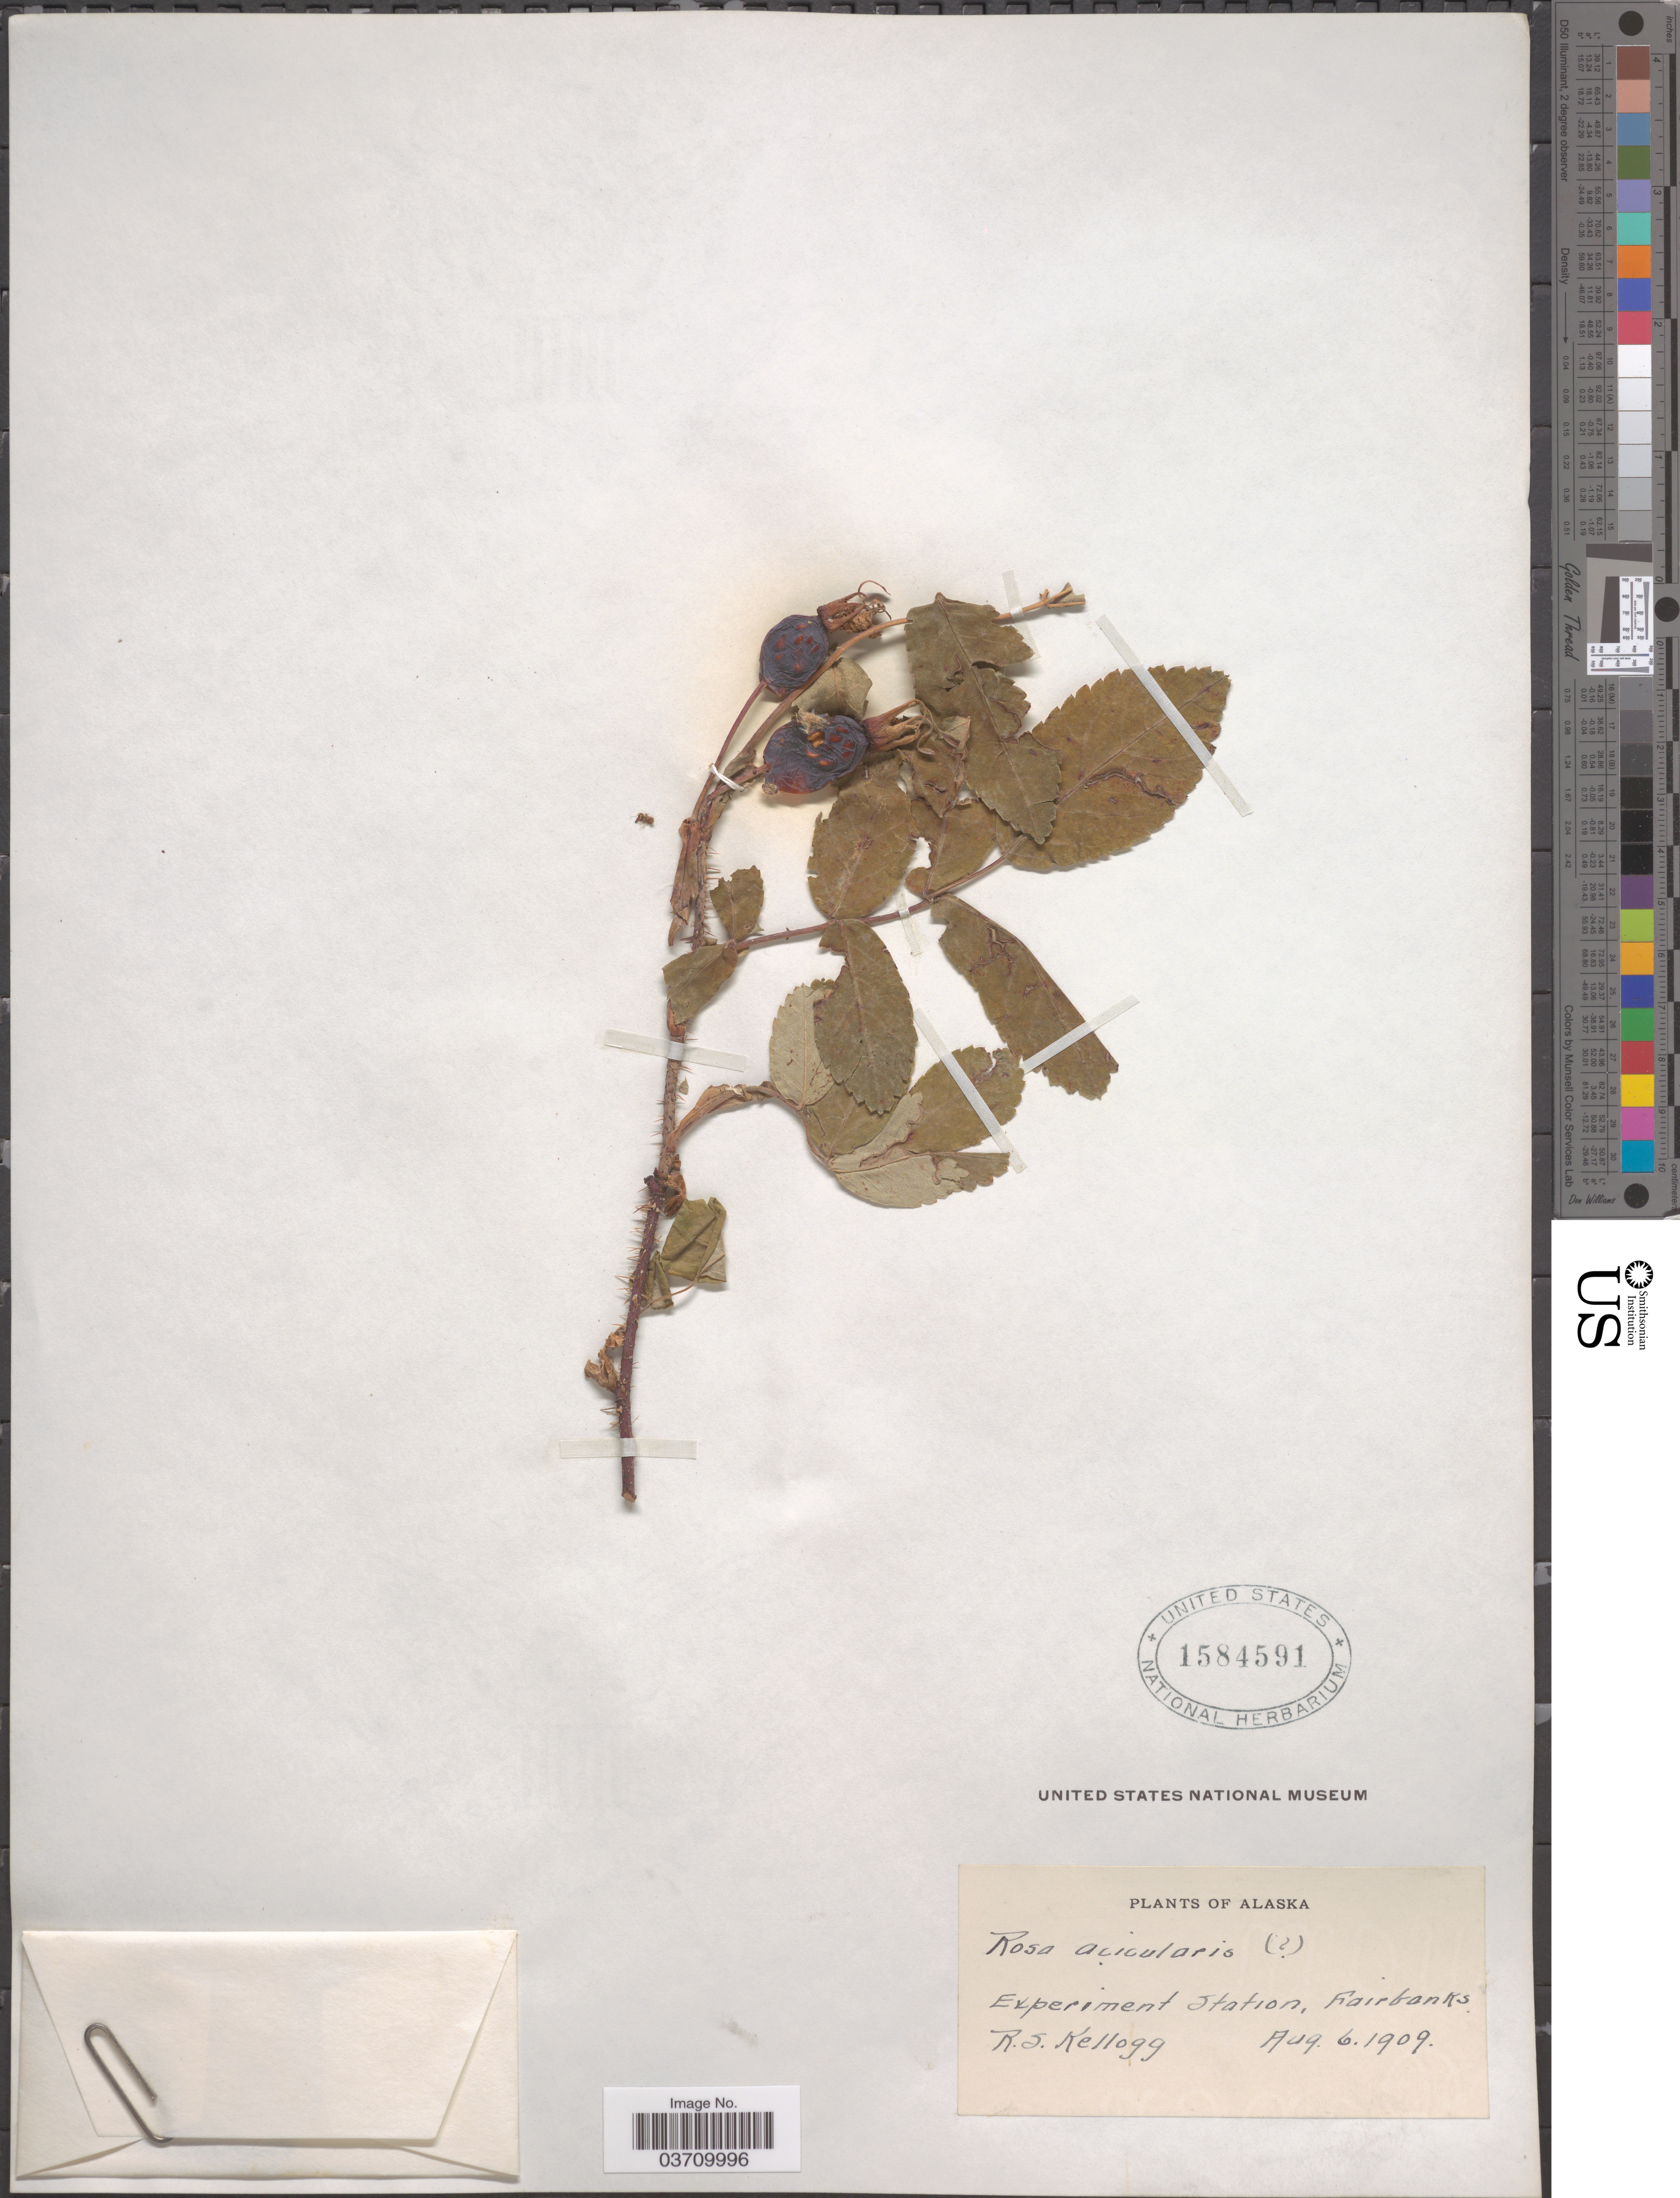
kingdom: Plantae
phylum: Tracheophyta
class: Magnoliopsida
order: Rosales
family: Rosaceae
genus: Rosa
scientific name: Rosa acicularis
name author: Lindl.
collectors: R. Kellogg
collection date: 1909-08-06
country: United States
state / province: Alaska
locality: Experiment Station, Fairbanks.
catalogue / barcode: US 1584591